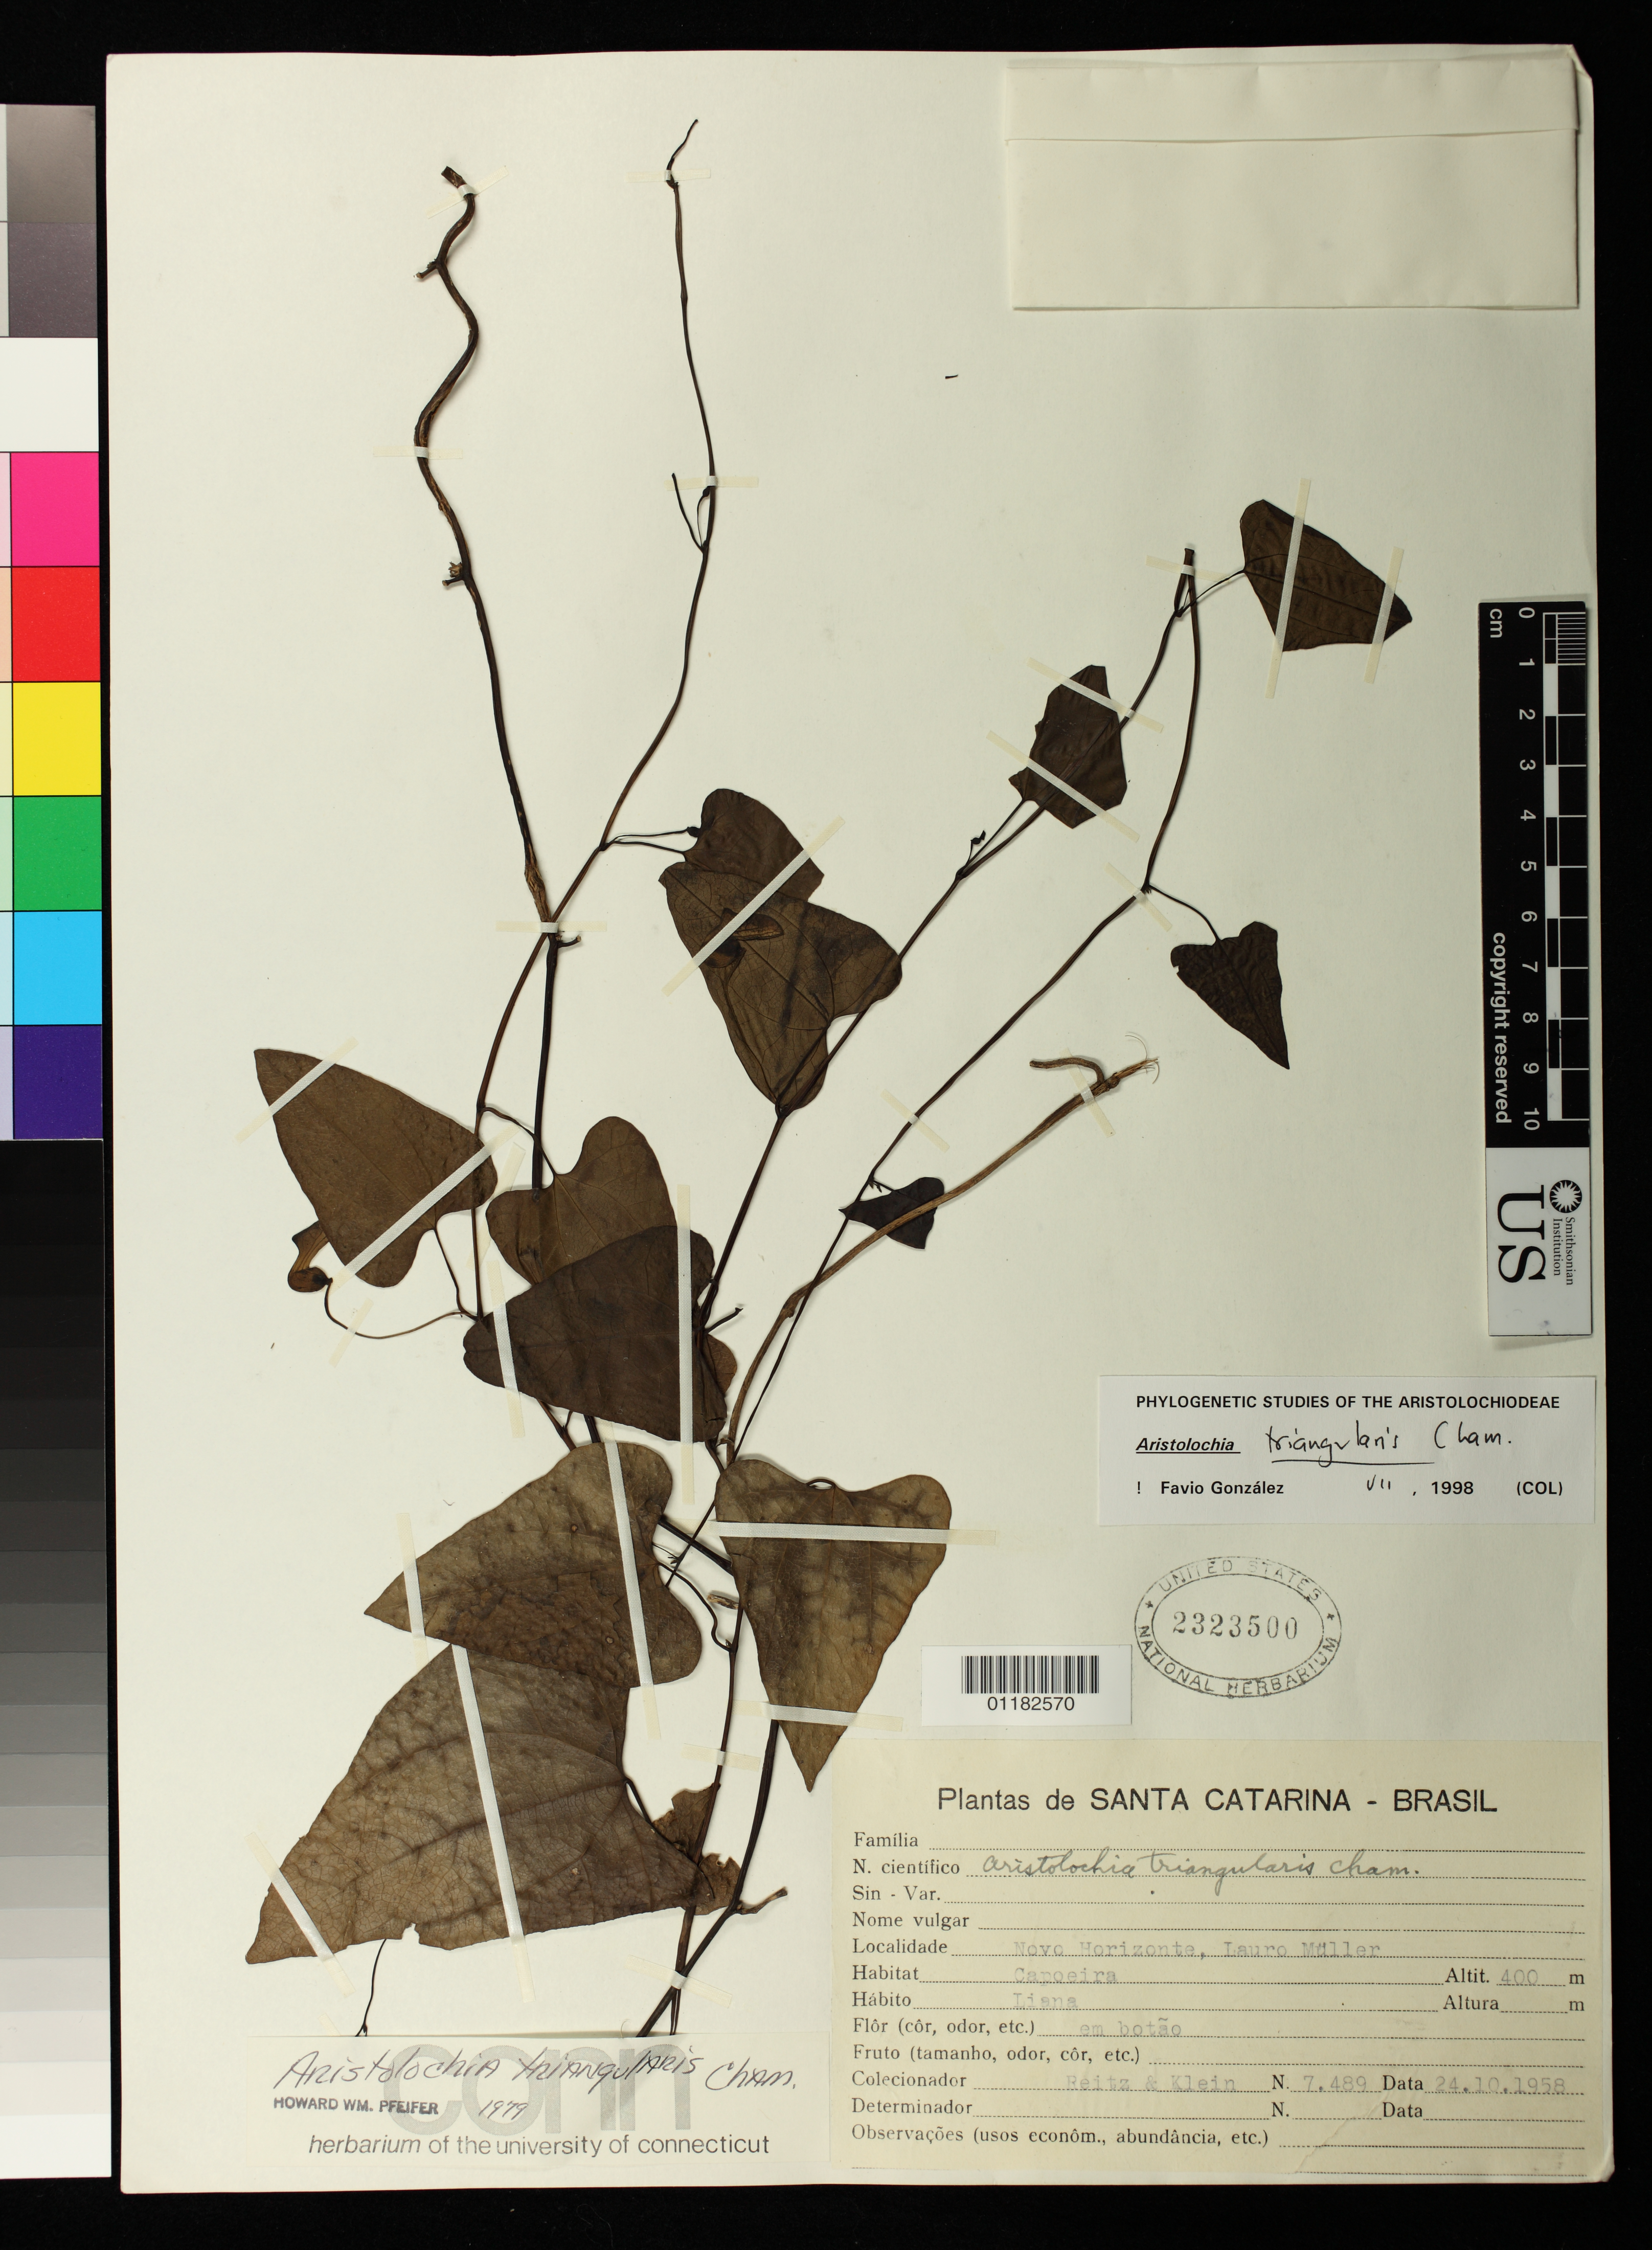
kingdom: Plantae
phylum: Tracheophyta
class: Magnoliopsida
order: Piperales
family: Aristolochiaceae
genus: Aristolochia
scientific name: Aristolochia triangularis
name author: Cham.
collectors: R. Reitz & R. M. Klein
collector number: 7489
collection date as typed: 24 Oct 1958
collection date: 1958-10-24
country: Brazil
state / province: Santa Catarina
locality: Novo horizonte, lauro muller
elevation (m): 400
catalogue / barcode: US 2323500